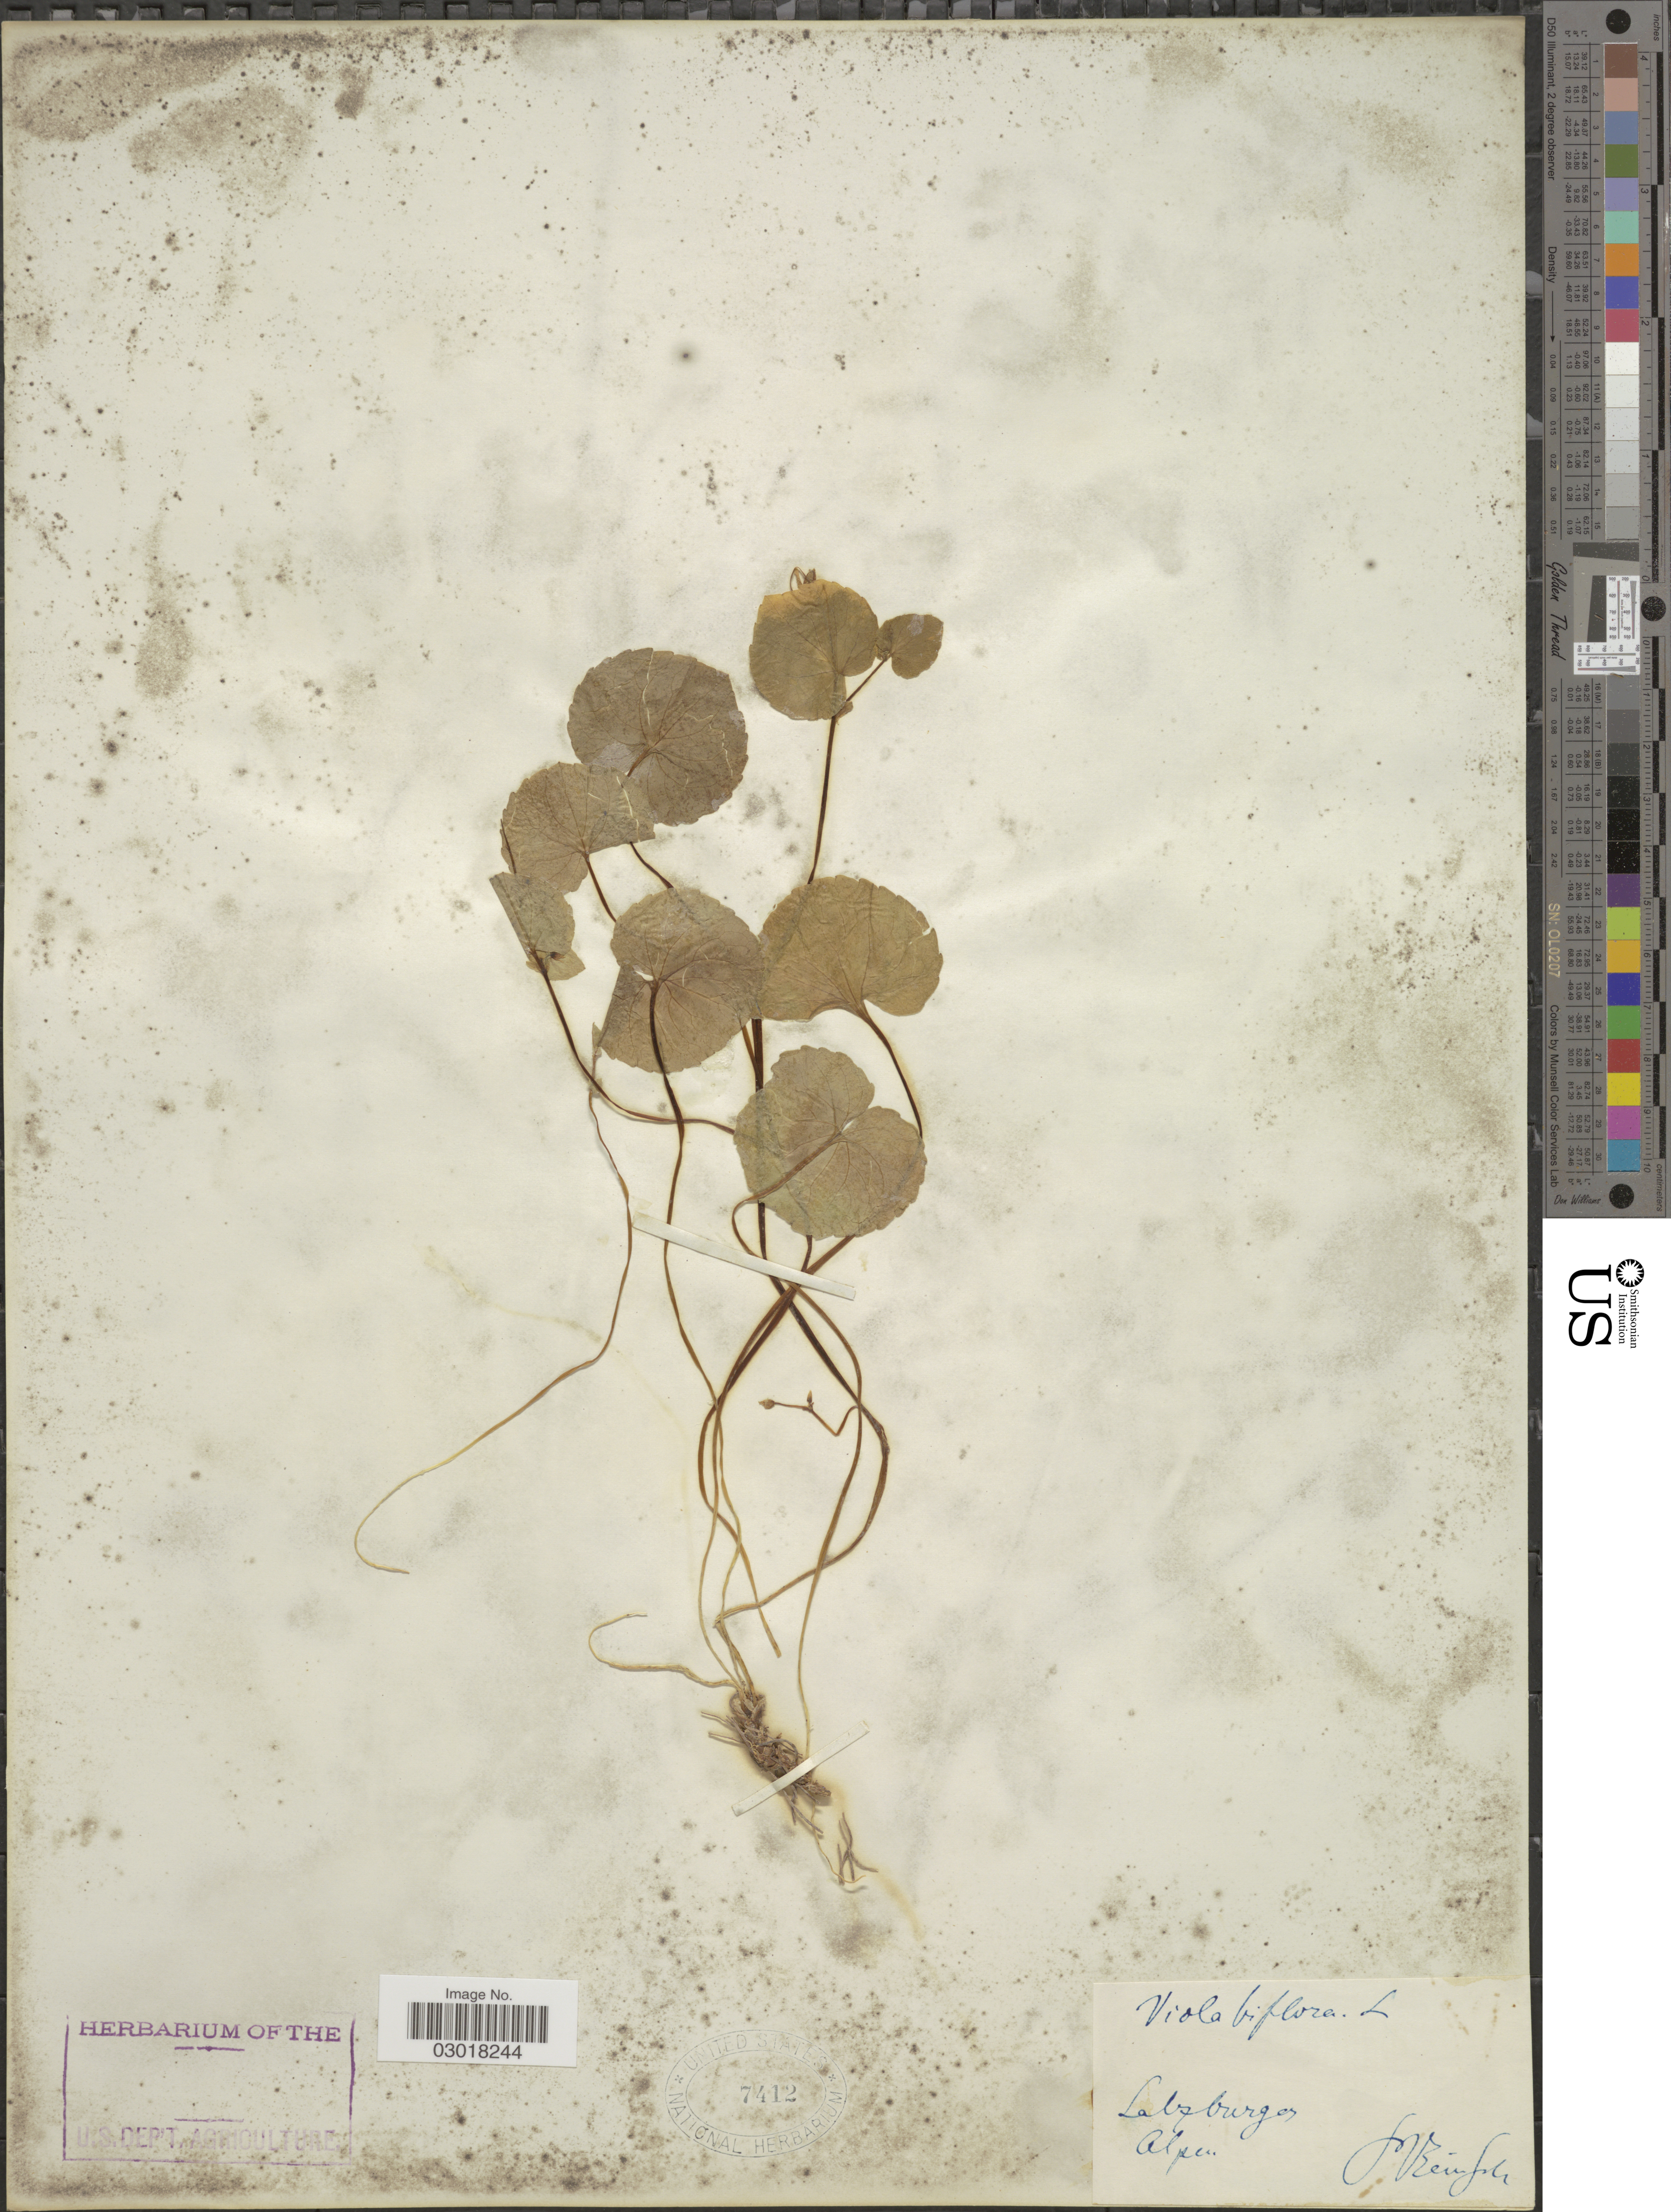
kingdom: Plantae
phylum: Tracheophyta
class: Magnoliopsida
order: Malpighiales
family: Violaceae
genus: Viola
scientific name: Viola biflora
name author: L.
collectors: P. Reinsch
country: Austria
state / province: Salzburg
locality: Alpen.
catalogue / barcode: US 7412